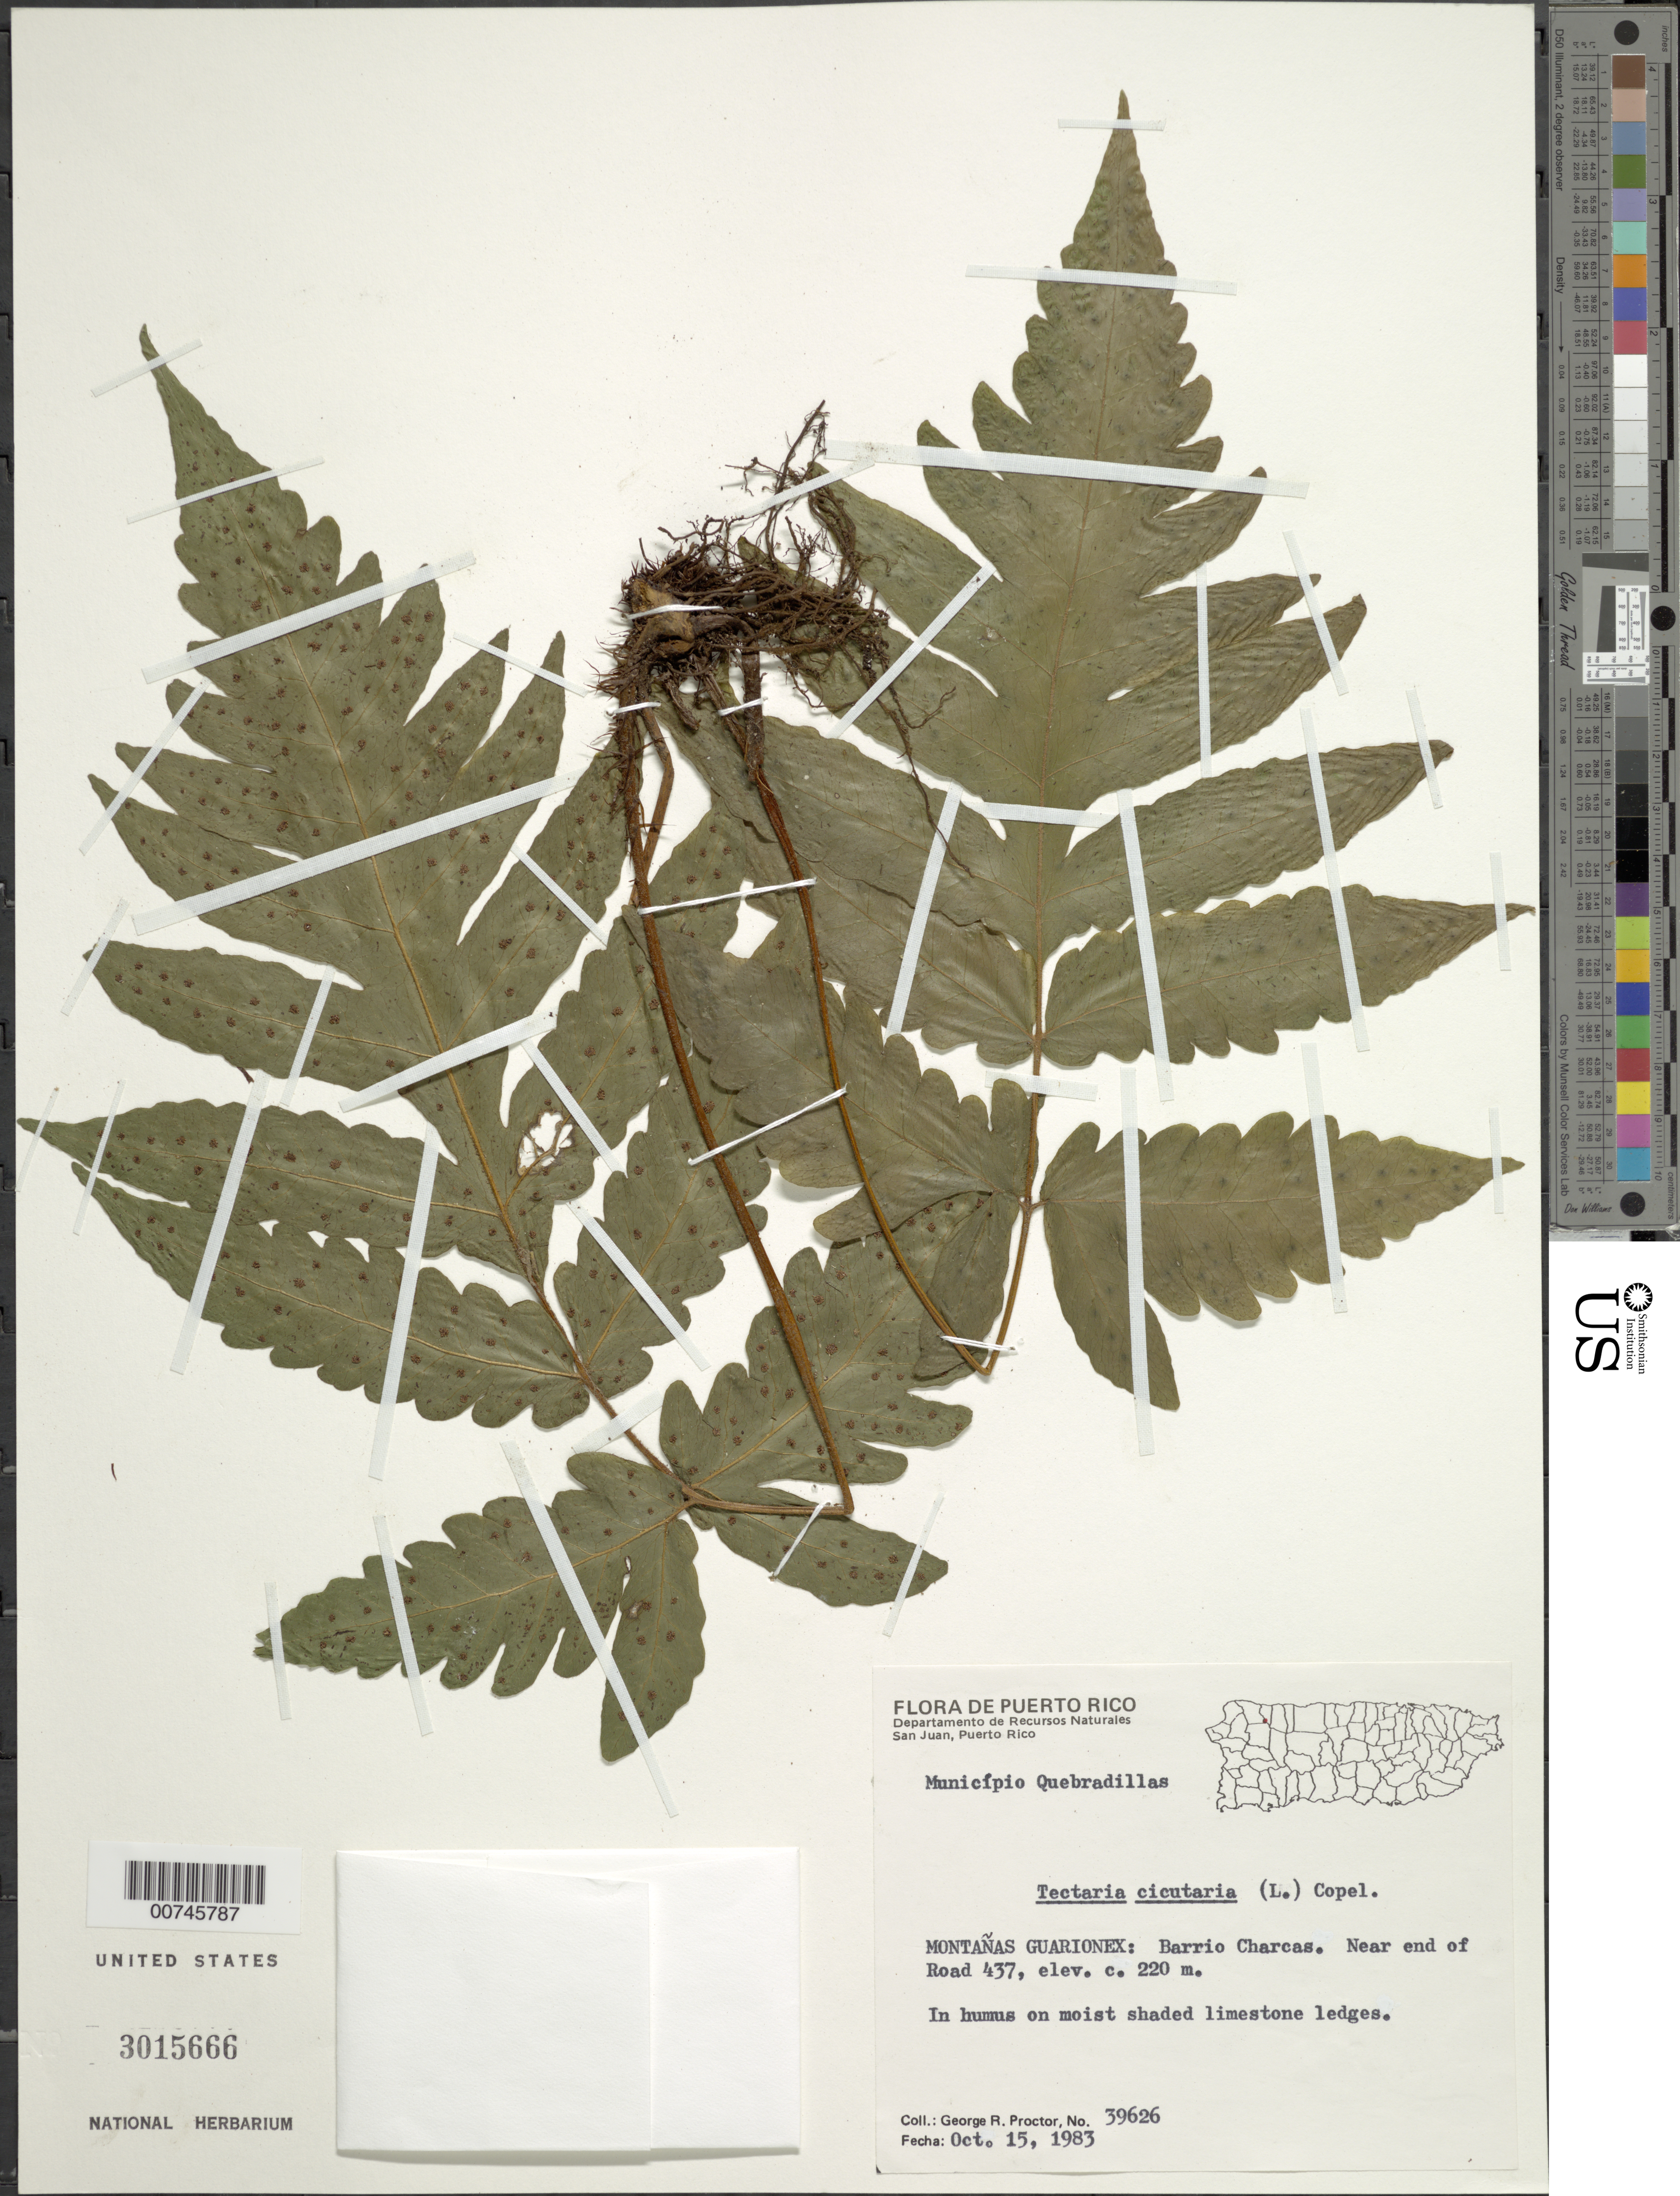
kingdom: Plantae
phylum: Tracheophyta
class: Polypodiopsida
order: Polypodiales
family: Tectariaceae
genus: Tectaria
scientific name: Tectaria cicutaria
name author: (L.) Copel.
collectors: G. R. Proctor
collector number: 39626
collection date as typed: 15 Oct 1983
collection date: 1983-10-15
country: Puerto Rico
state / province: Quebradillas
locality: Montañas Guarionex: Barrio Charcas. Near end of Road 437, Municipio Quebradillas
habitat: In humus on moist shaded limestone ledges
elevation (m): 220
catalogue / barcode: US 3015666